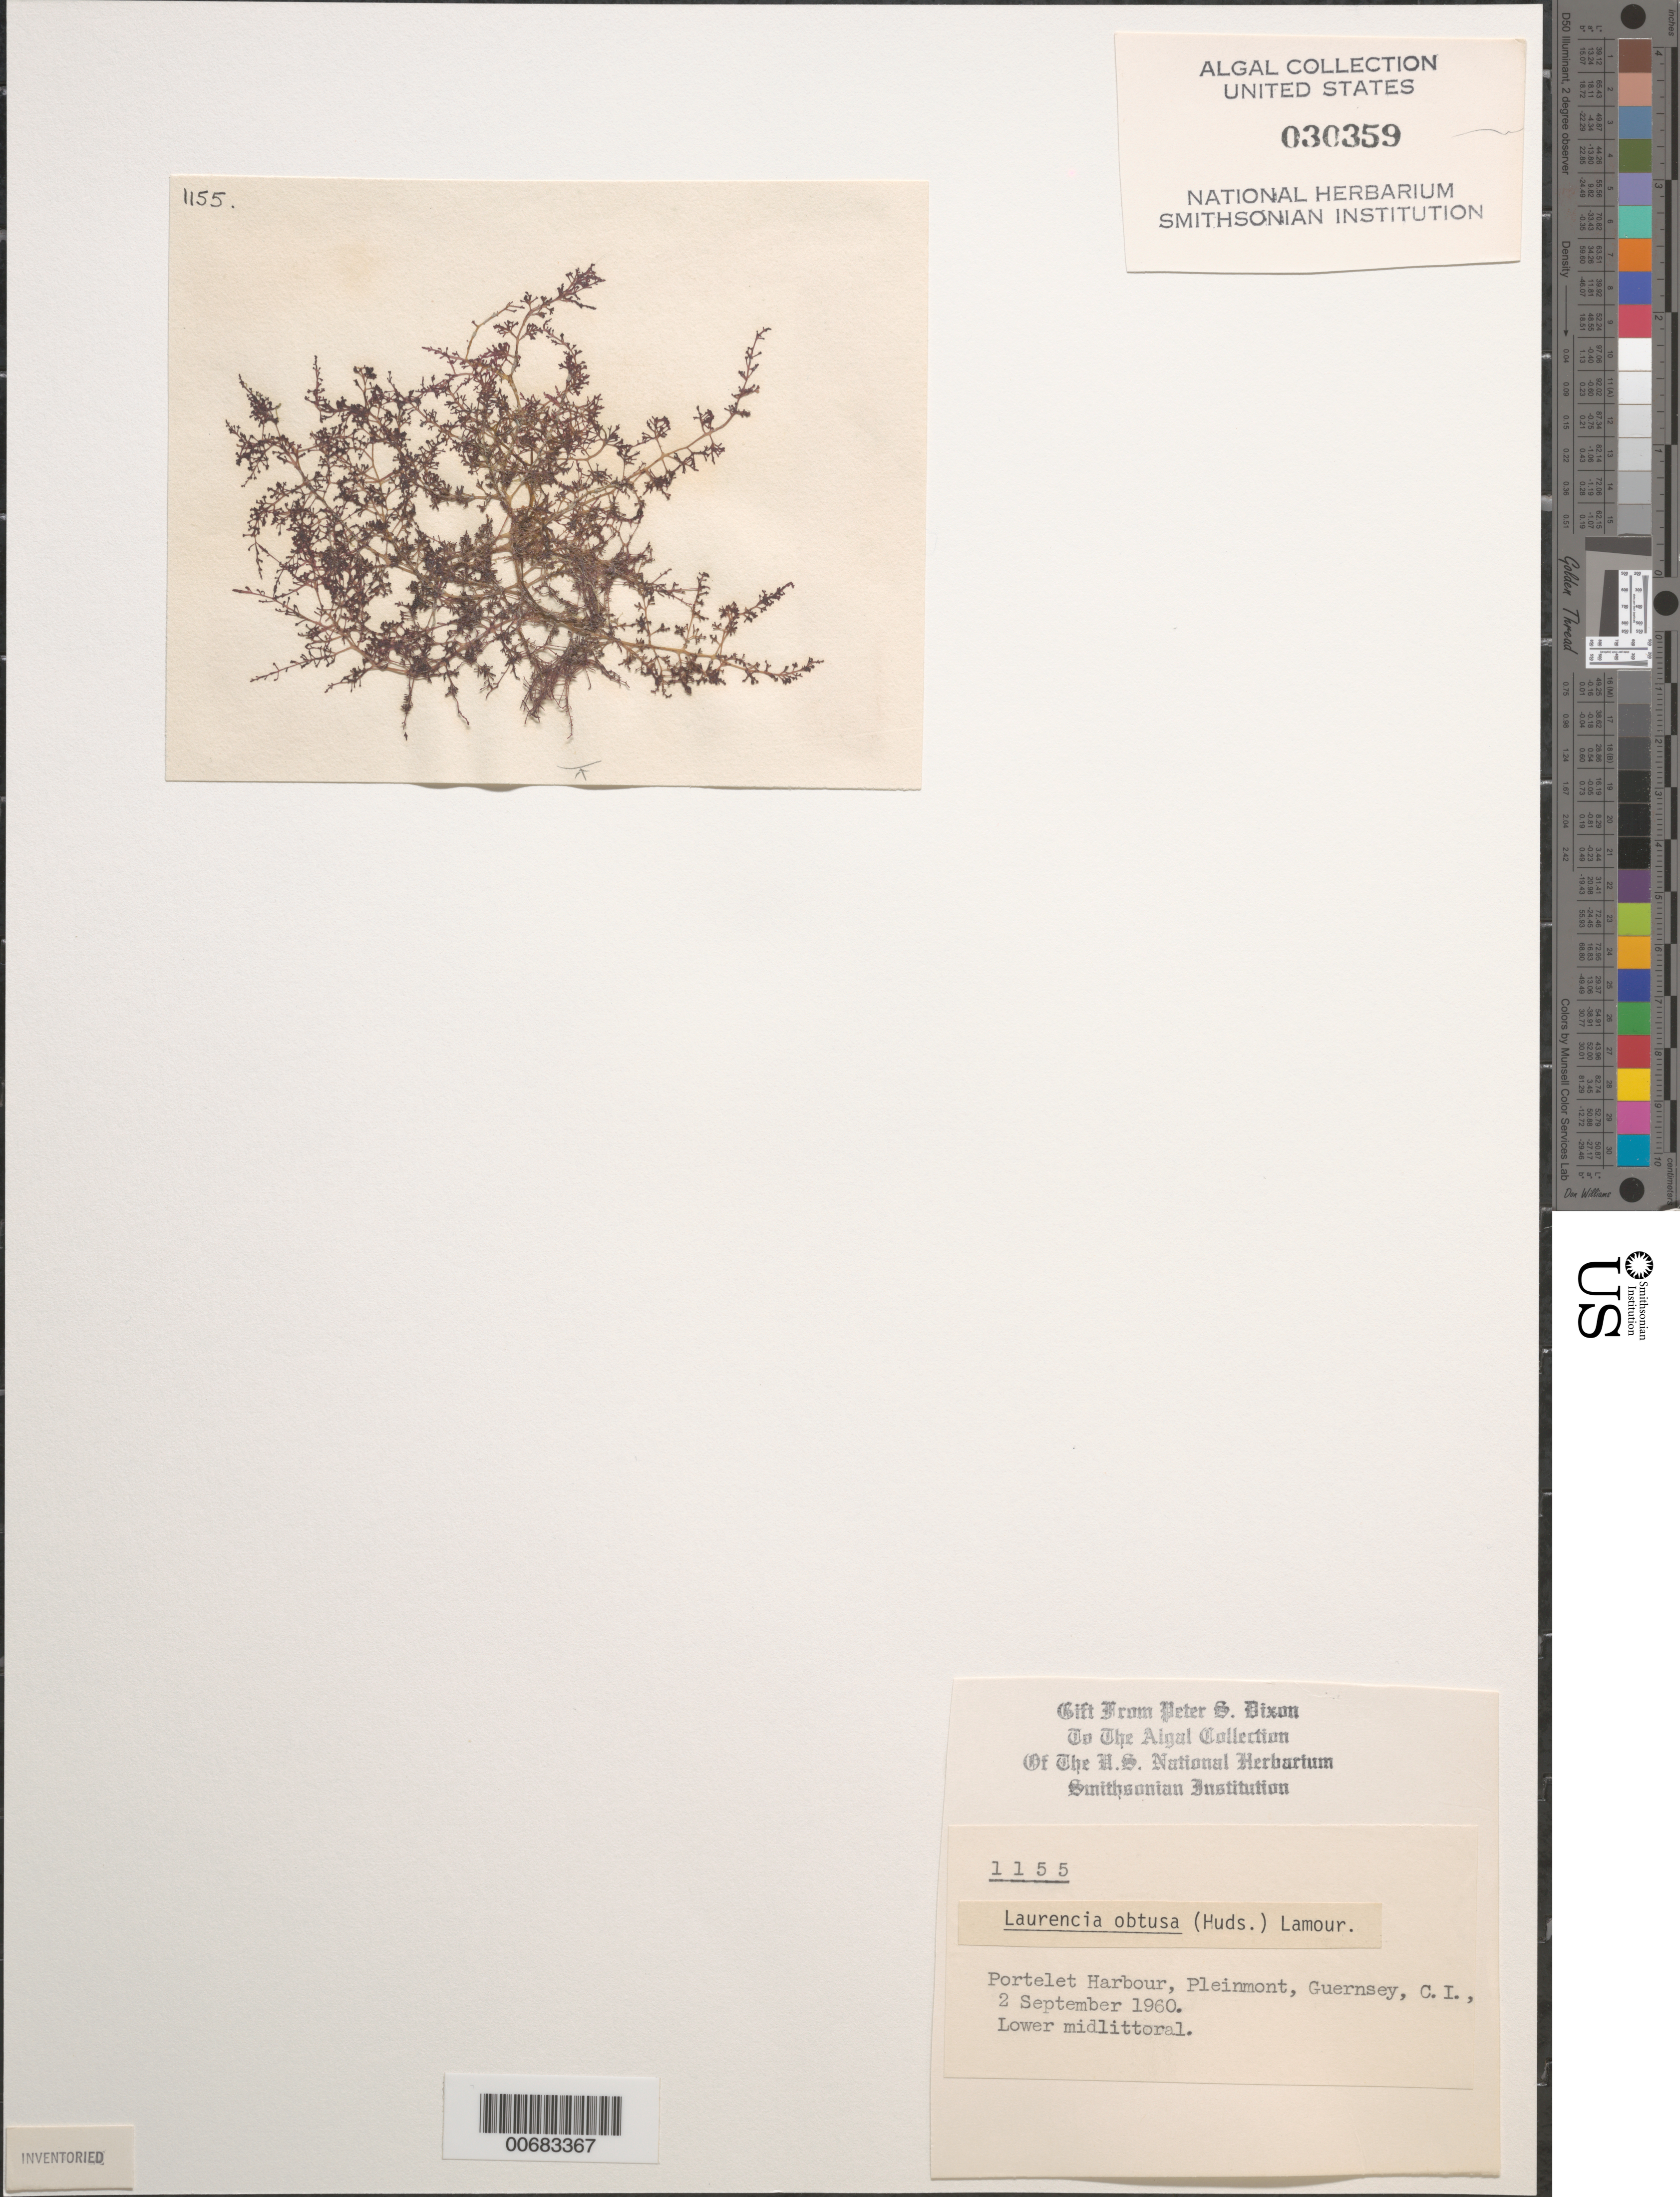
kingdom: Plantae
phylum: Rhodophyta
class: Florideophyceae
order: Ceramiales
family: Rhodomelaceae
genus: Laurencia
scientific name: Laurencia obtusa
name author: (Huds.) J.V.Lamouroux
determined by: Dixon, P. S.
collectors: P. S. Dixon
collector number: PSD 1155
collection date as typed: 02 Sep 1960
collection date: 1960-09-02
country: United Kingdom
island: Guernsey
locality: Portelet Harbor, Pleinmont. Bailiwick of Guernsey.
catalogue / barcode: US 30359